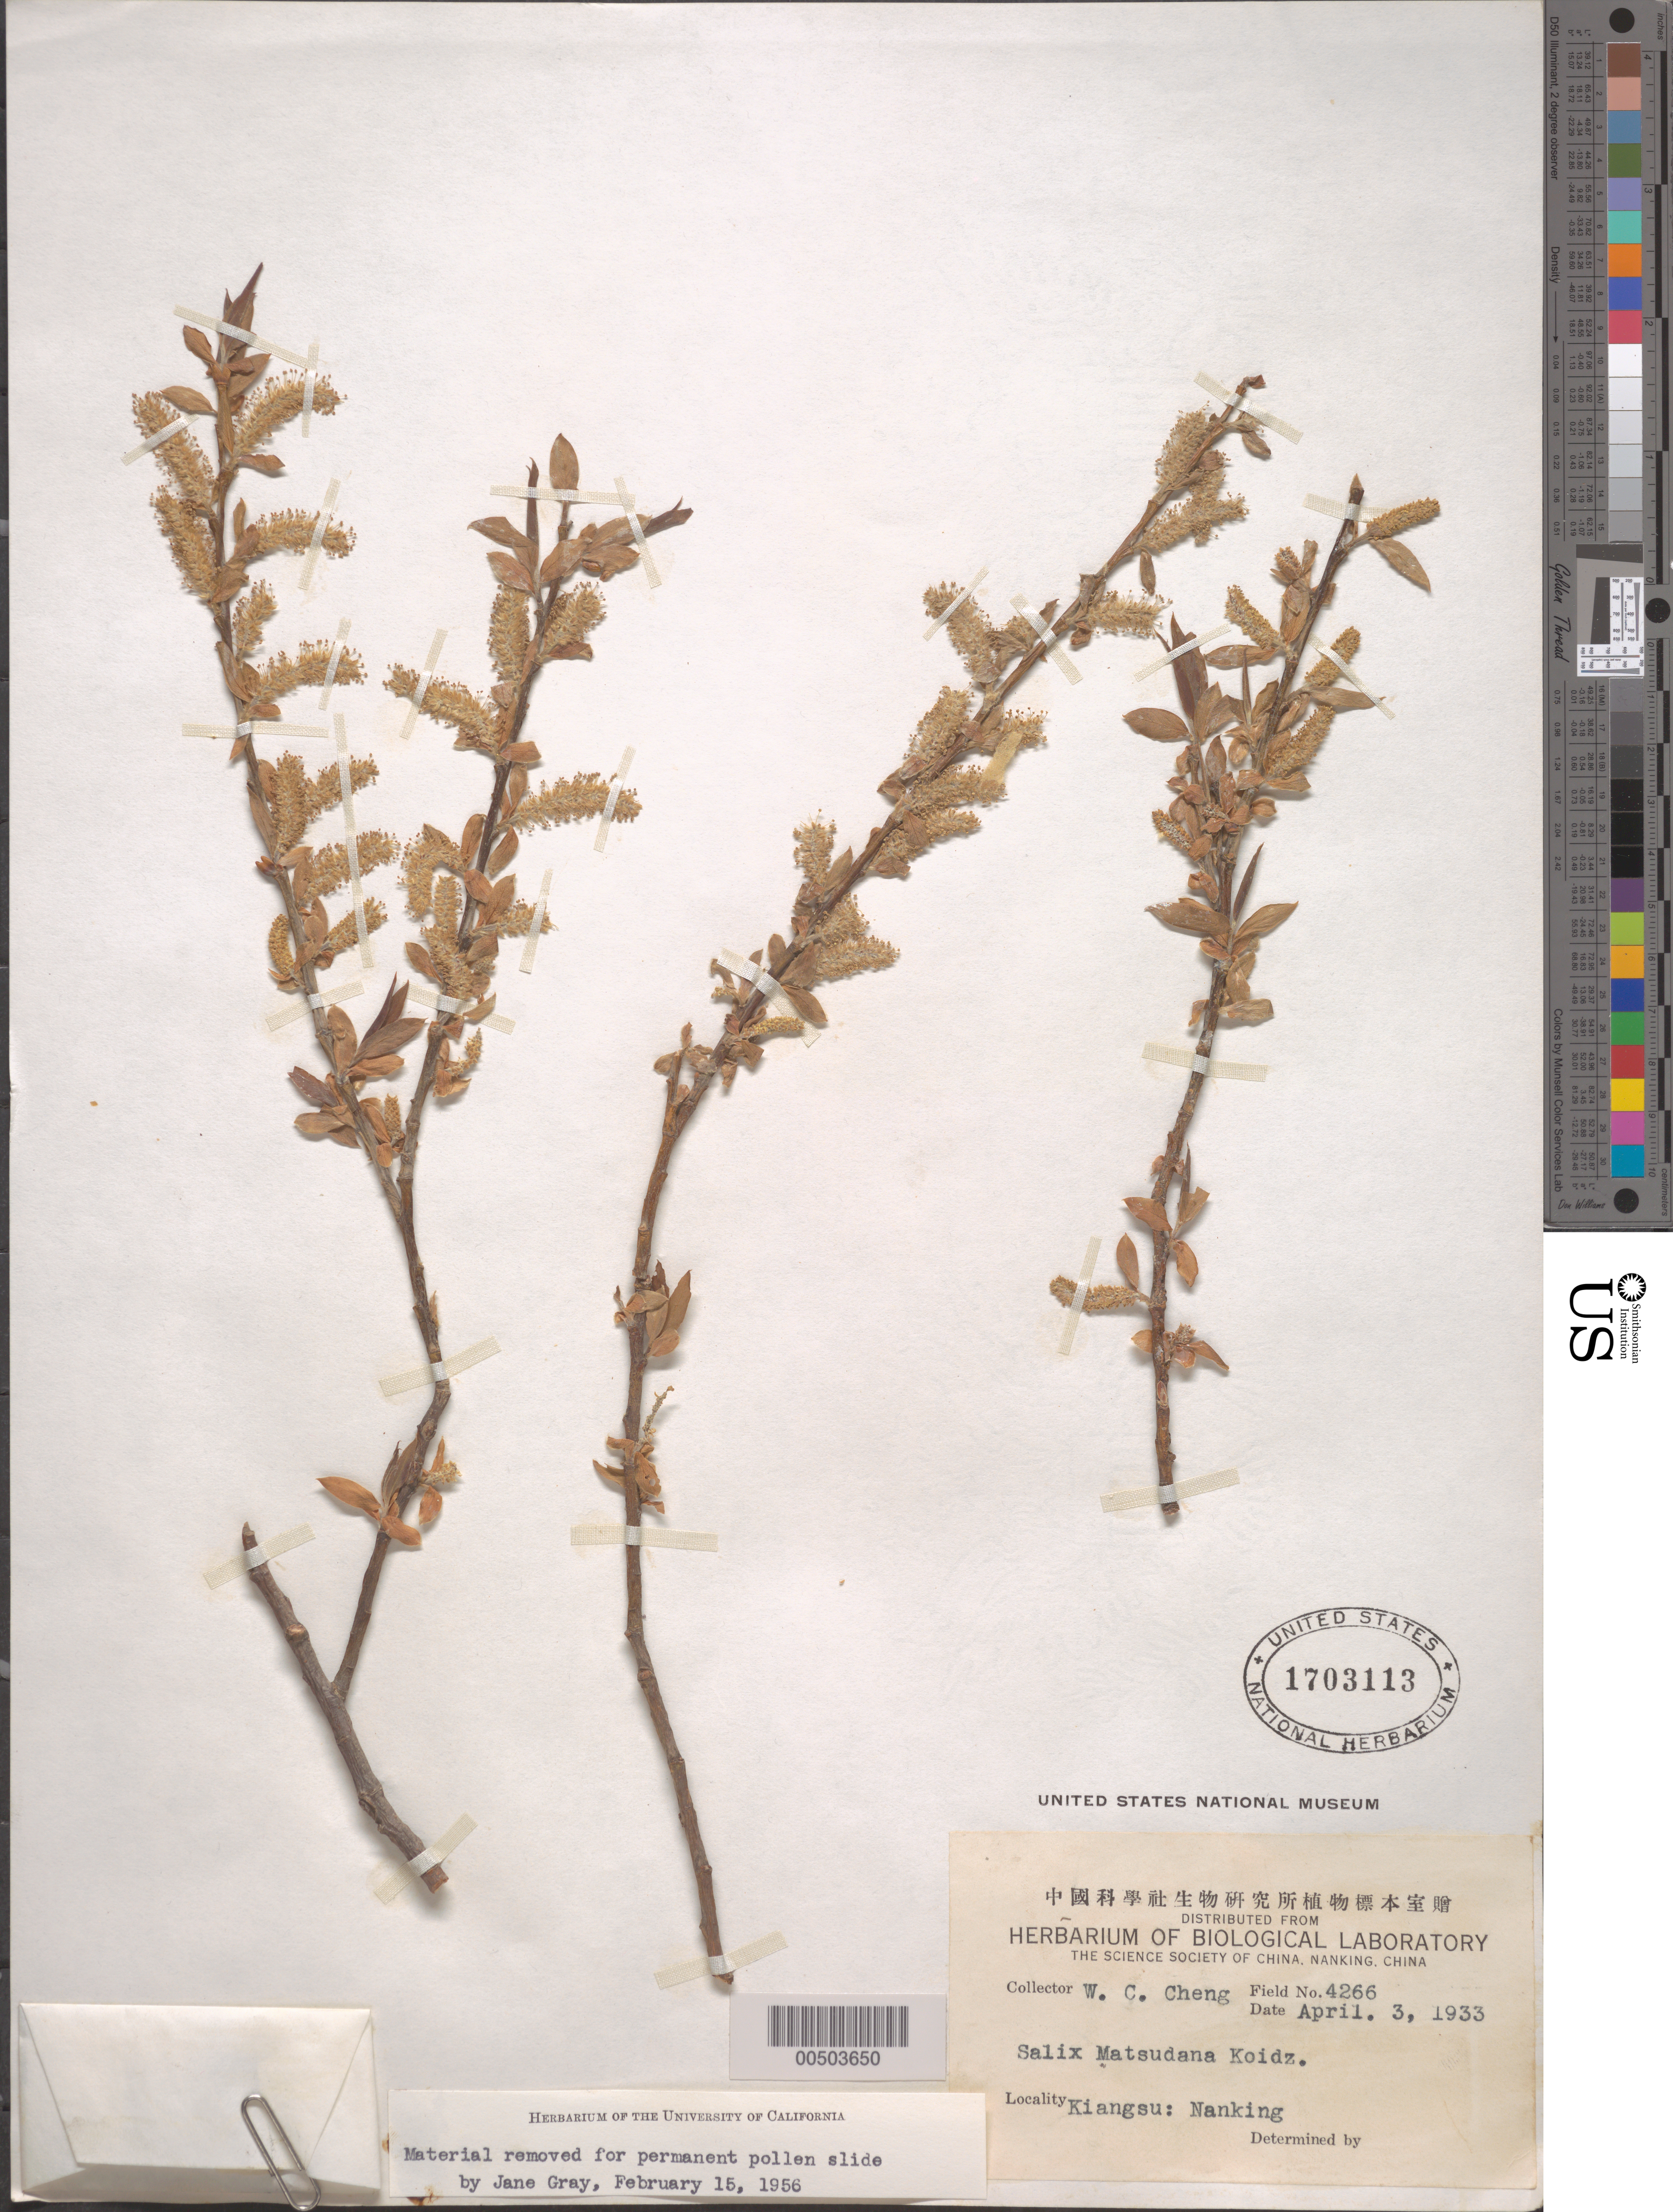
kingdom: Plantae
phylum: Tracheophyta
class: Magnoliopsida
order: Malpighiales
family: Salicaceae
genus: Salix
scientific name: Salix matsudana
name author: Koidz.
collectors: W. C. Cheng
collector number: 4266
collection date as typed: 03 Apr 1933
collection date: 1933-04-03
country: China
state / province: Jiangsu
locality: Nanking (Nanjing)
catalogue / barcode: US 1703113